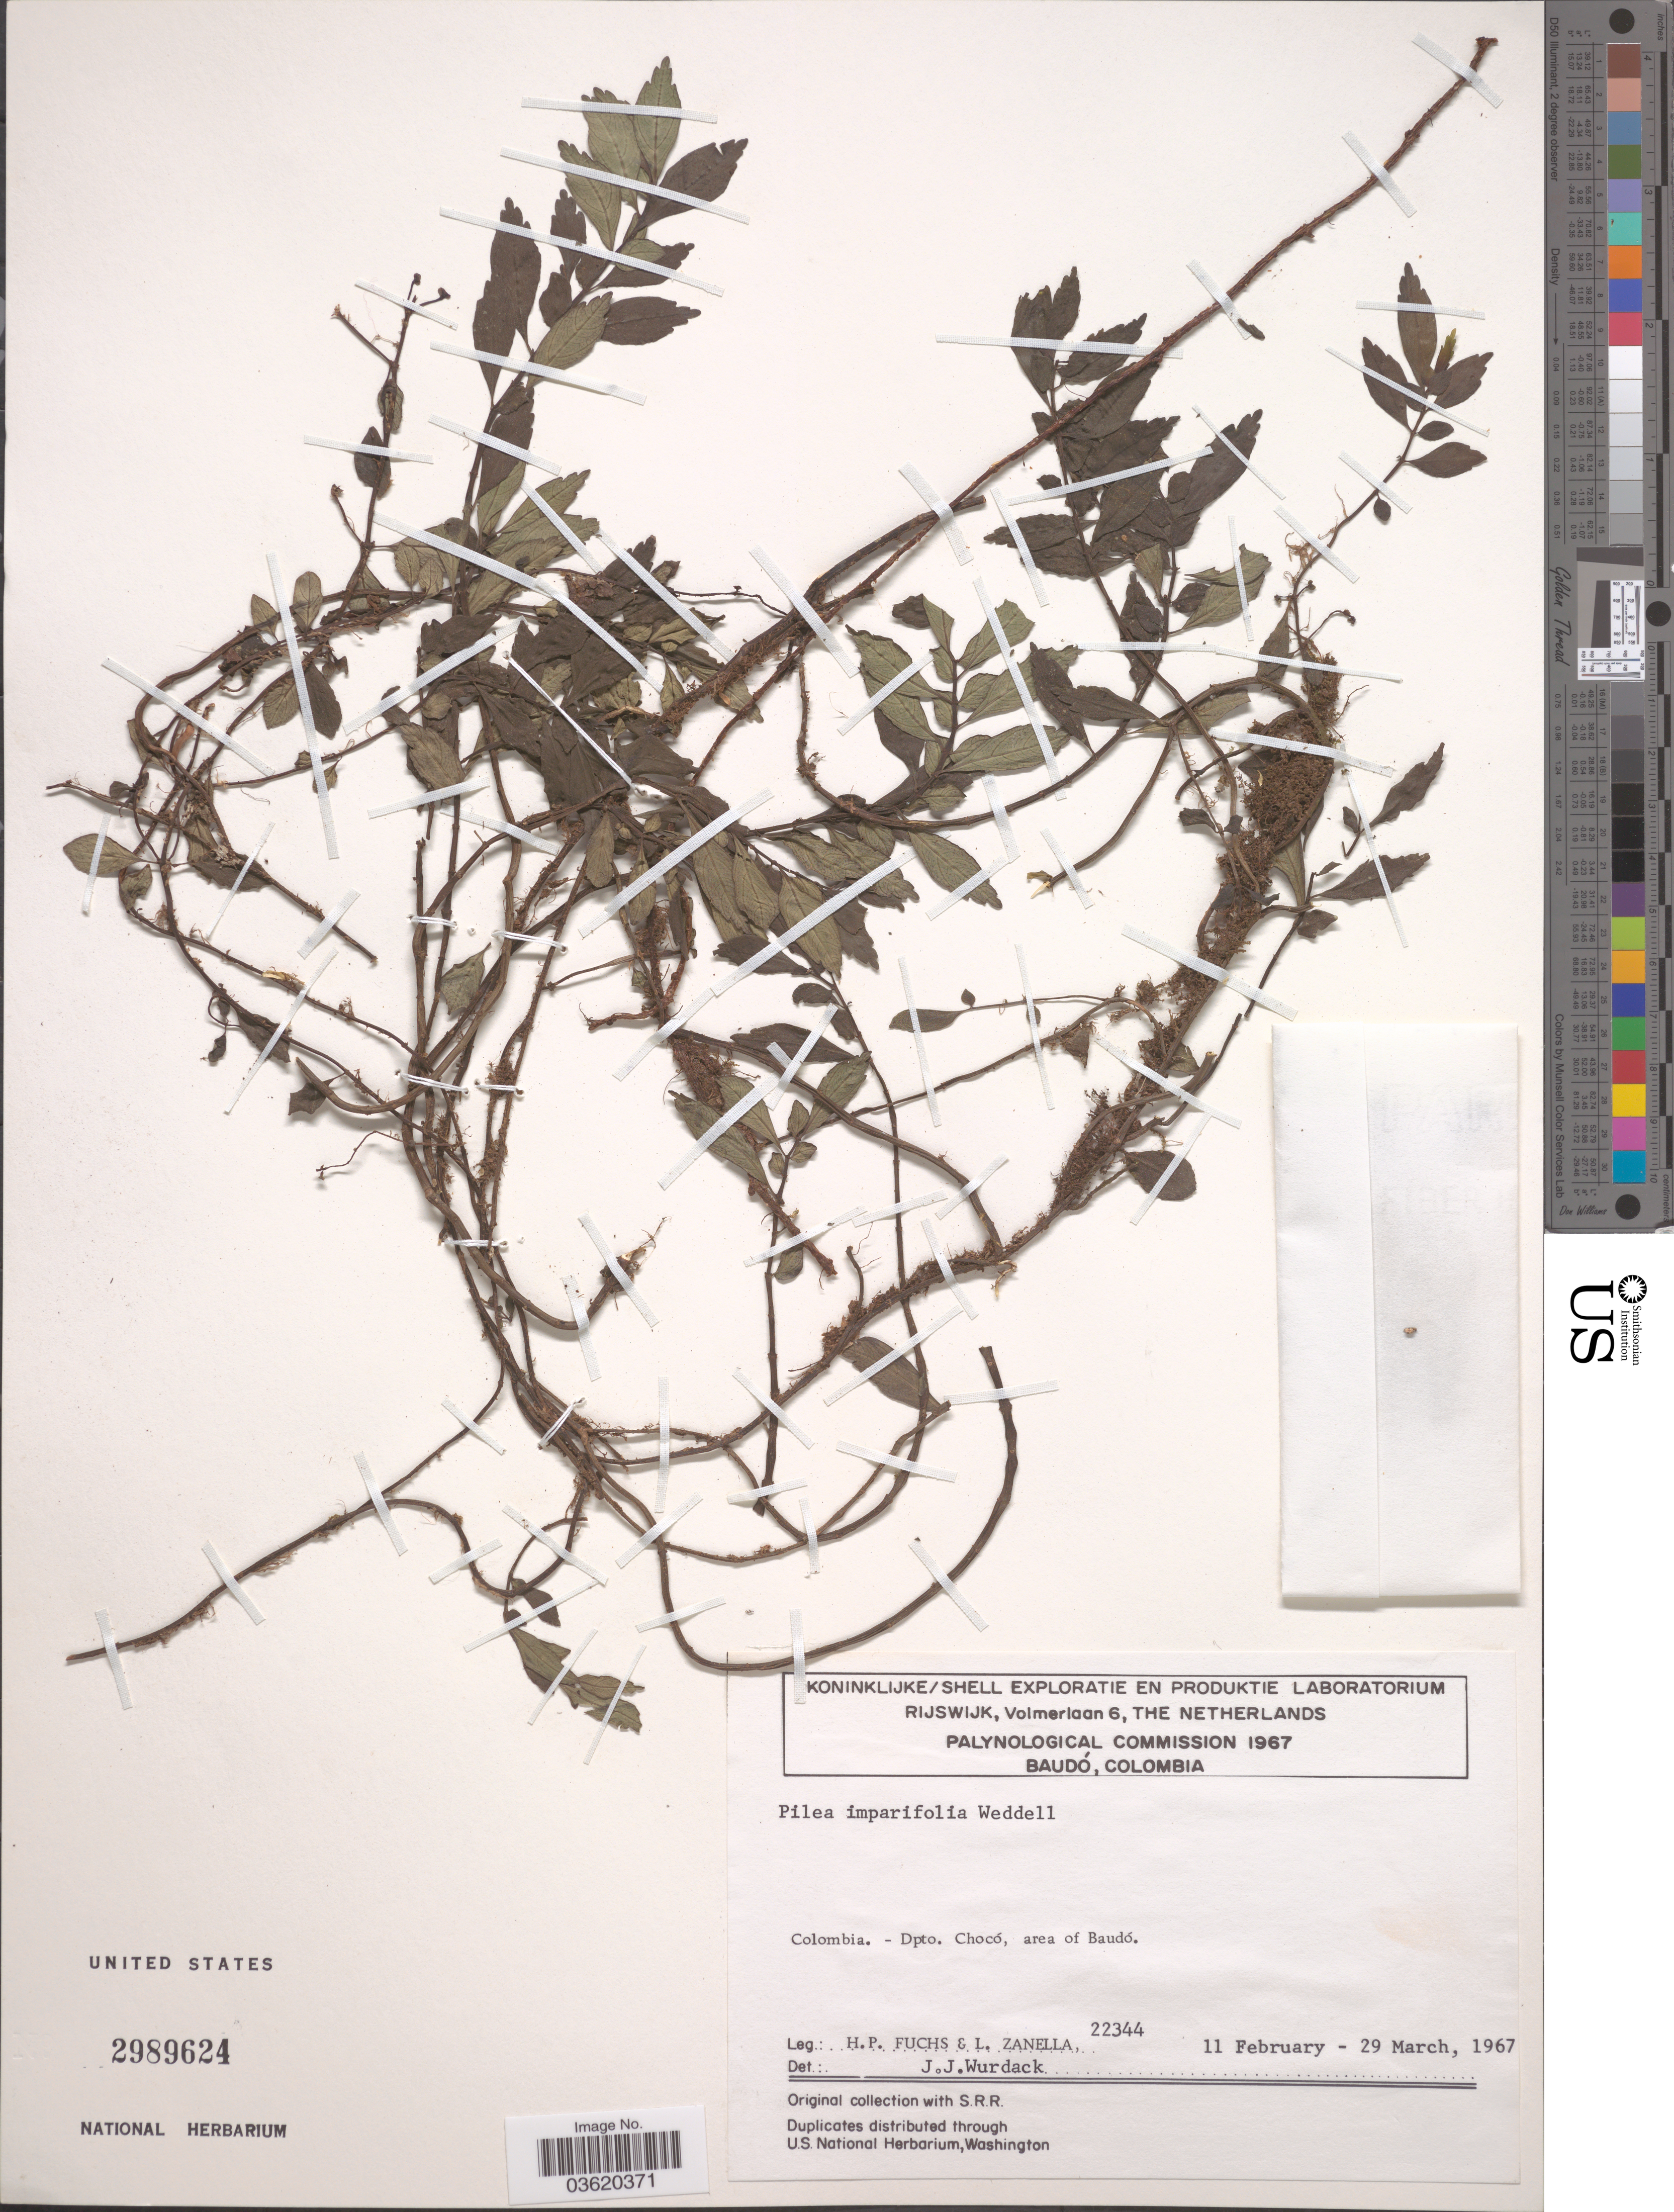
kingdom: Plantae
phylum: Tracheophyta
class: Magnoliopsida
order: Rosales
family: Urticaceae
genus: Pilea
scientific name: Pilea imparifolia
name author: Wedd.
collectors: H. P. Fuchs & L. Zanella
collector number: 22344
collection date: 1967-02-11/1967-03-29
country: Colombia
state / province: Chocó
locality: Dpto. Chocó, area of Baudó.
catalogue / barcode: US 2989624